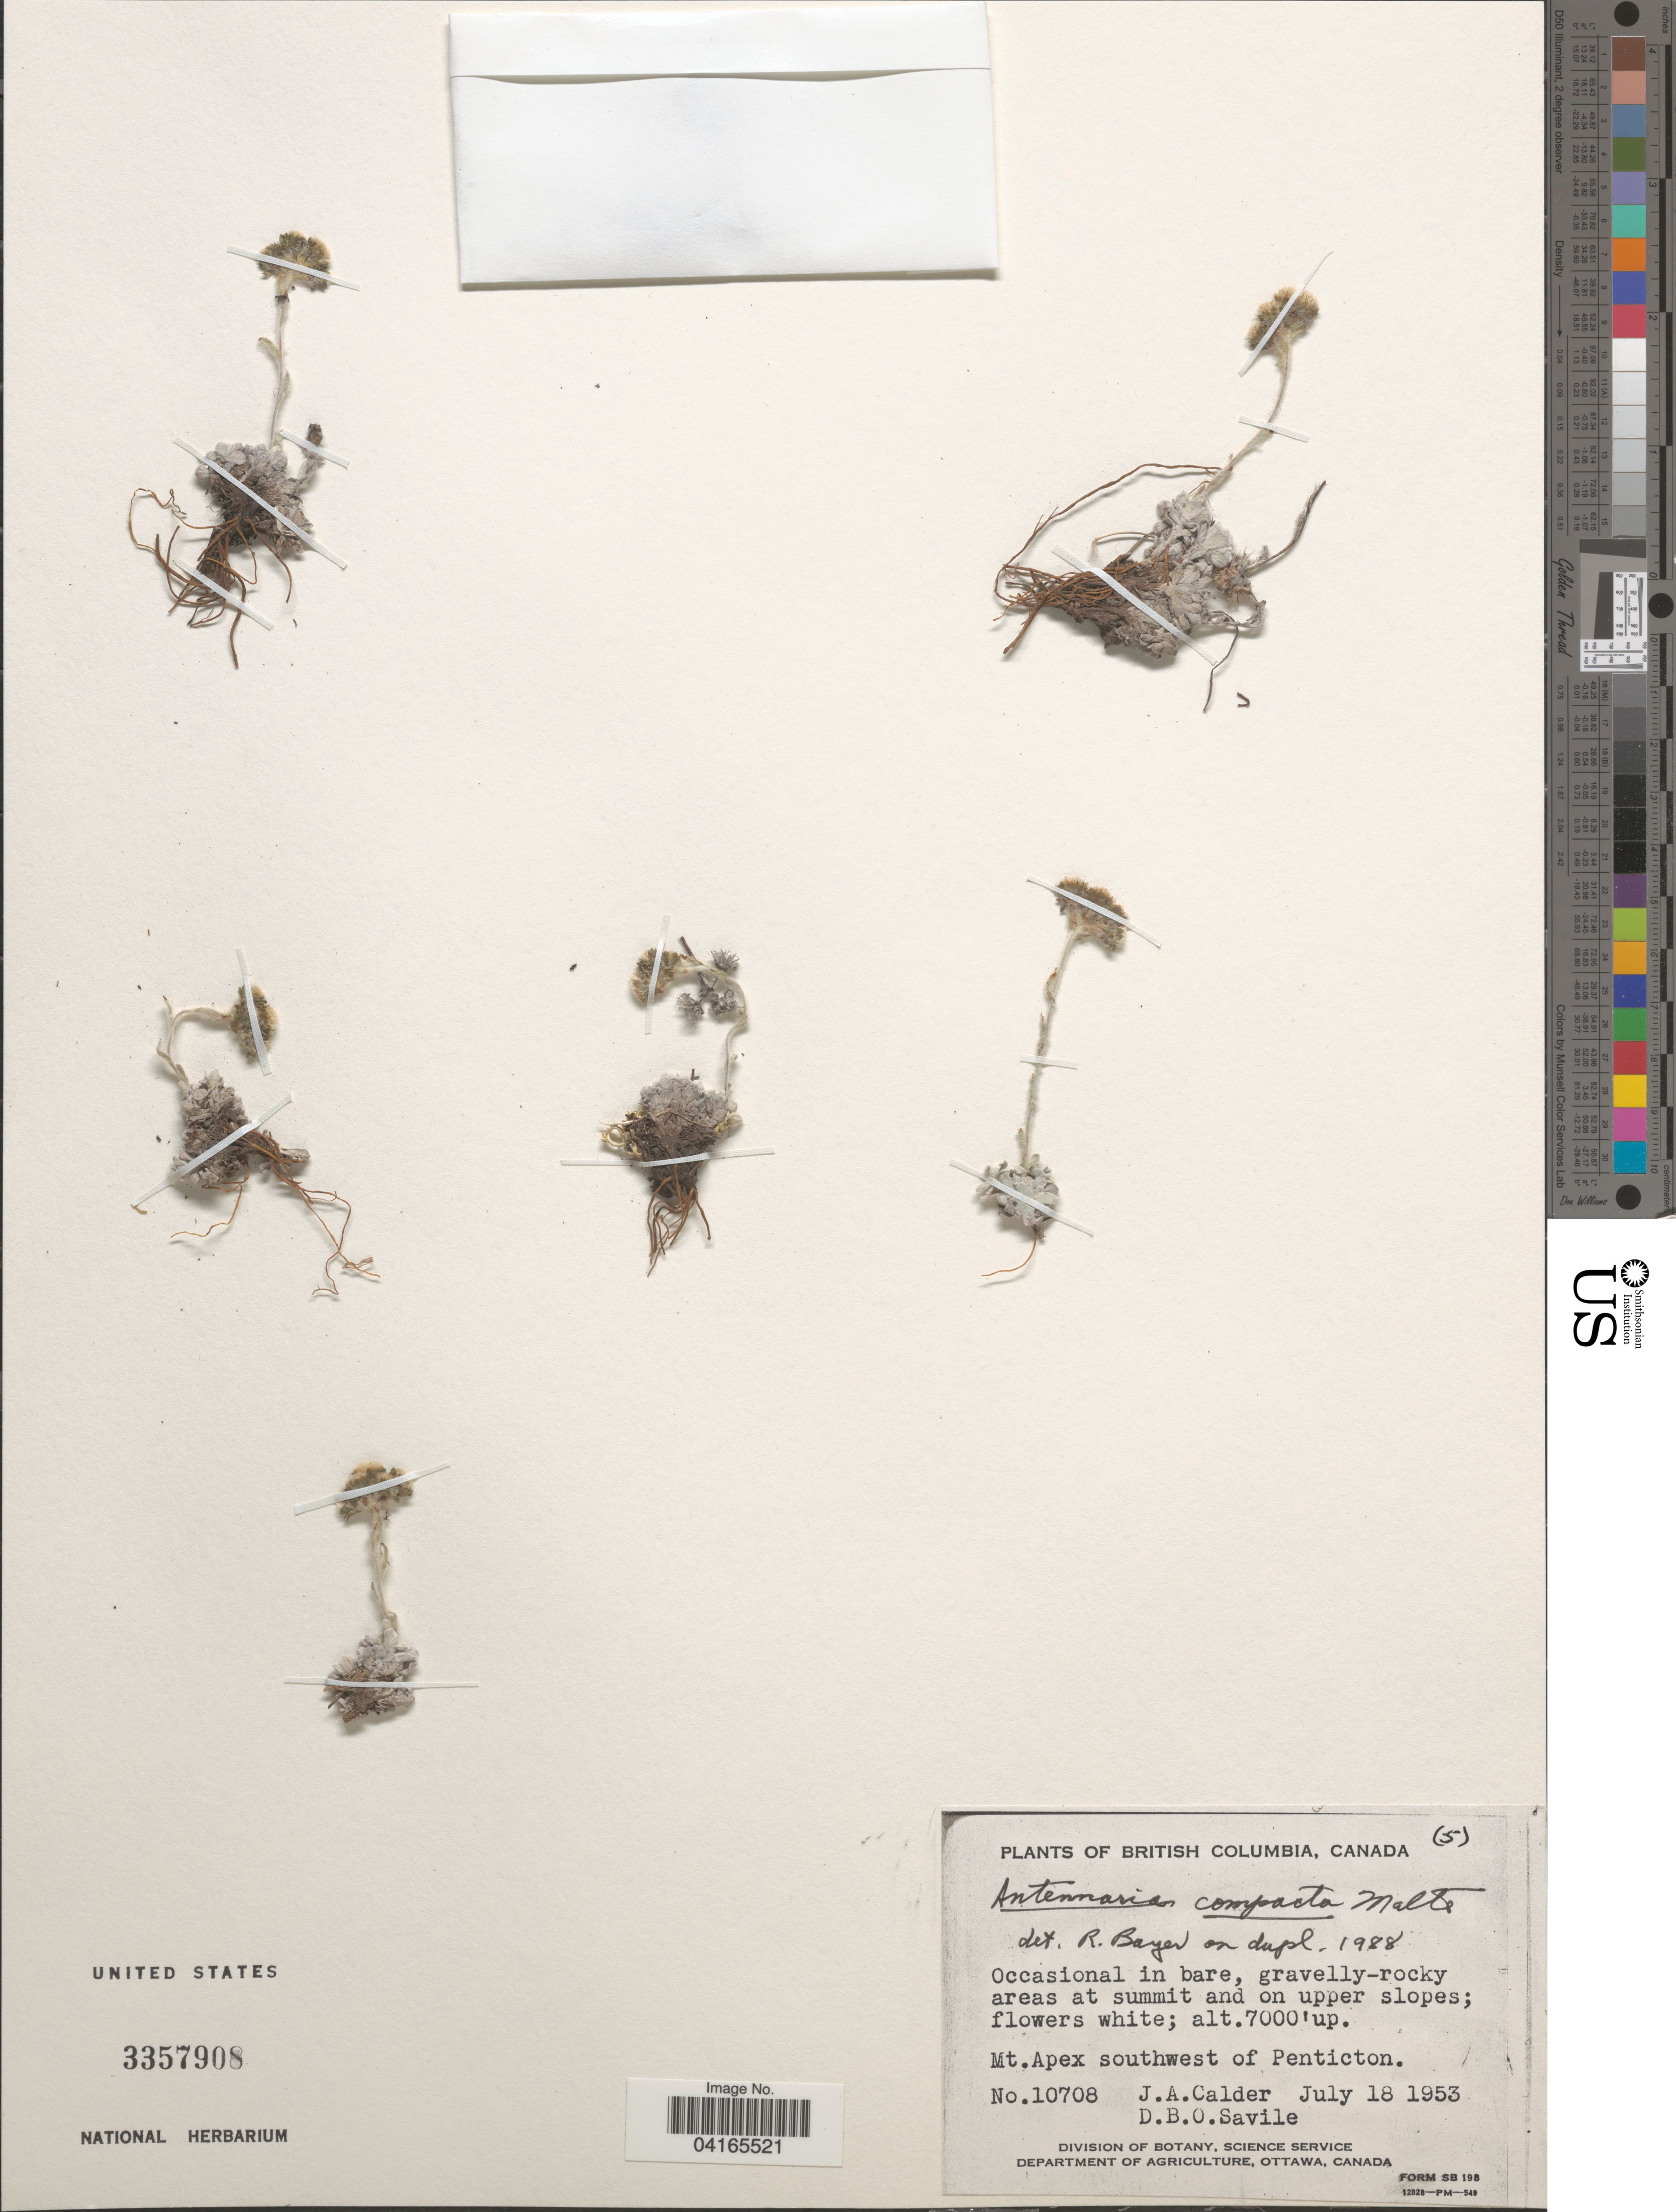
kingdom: Plantae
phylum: Tracheophyta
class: Magnoliopsida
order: Asterales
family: Asteraceae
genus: Antennaria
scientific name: Antennaria compacta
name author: Malte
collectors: J. A. Calder & D. Savile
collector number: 10708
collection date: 1953-07-18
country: Canada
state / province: British Columbia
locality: Mt. Apex southwest of Penticton.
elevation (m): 2134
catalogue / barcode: US 3357908